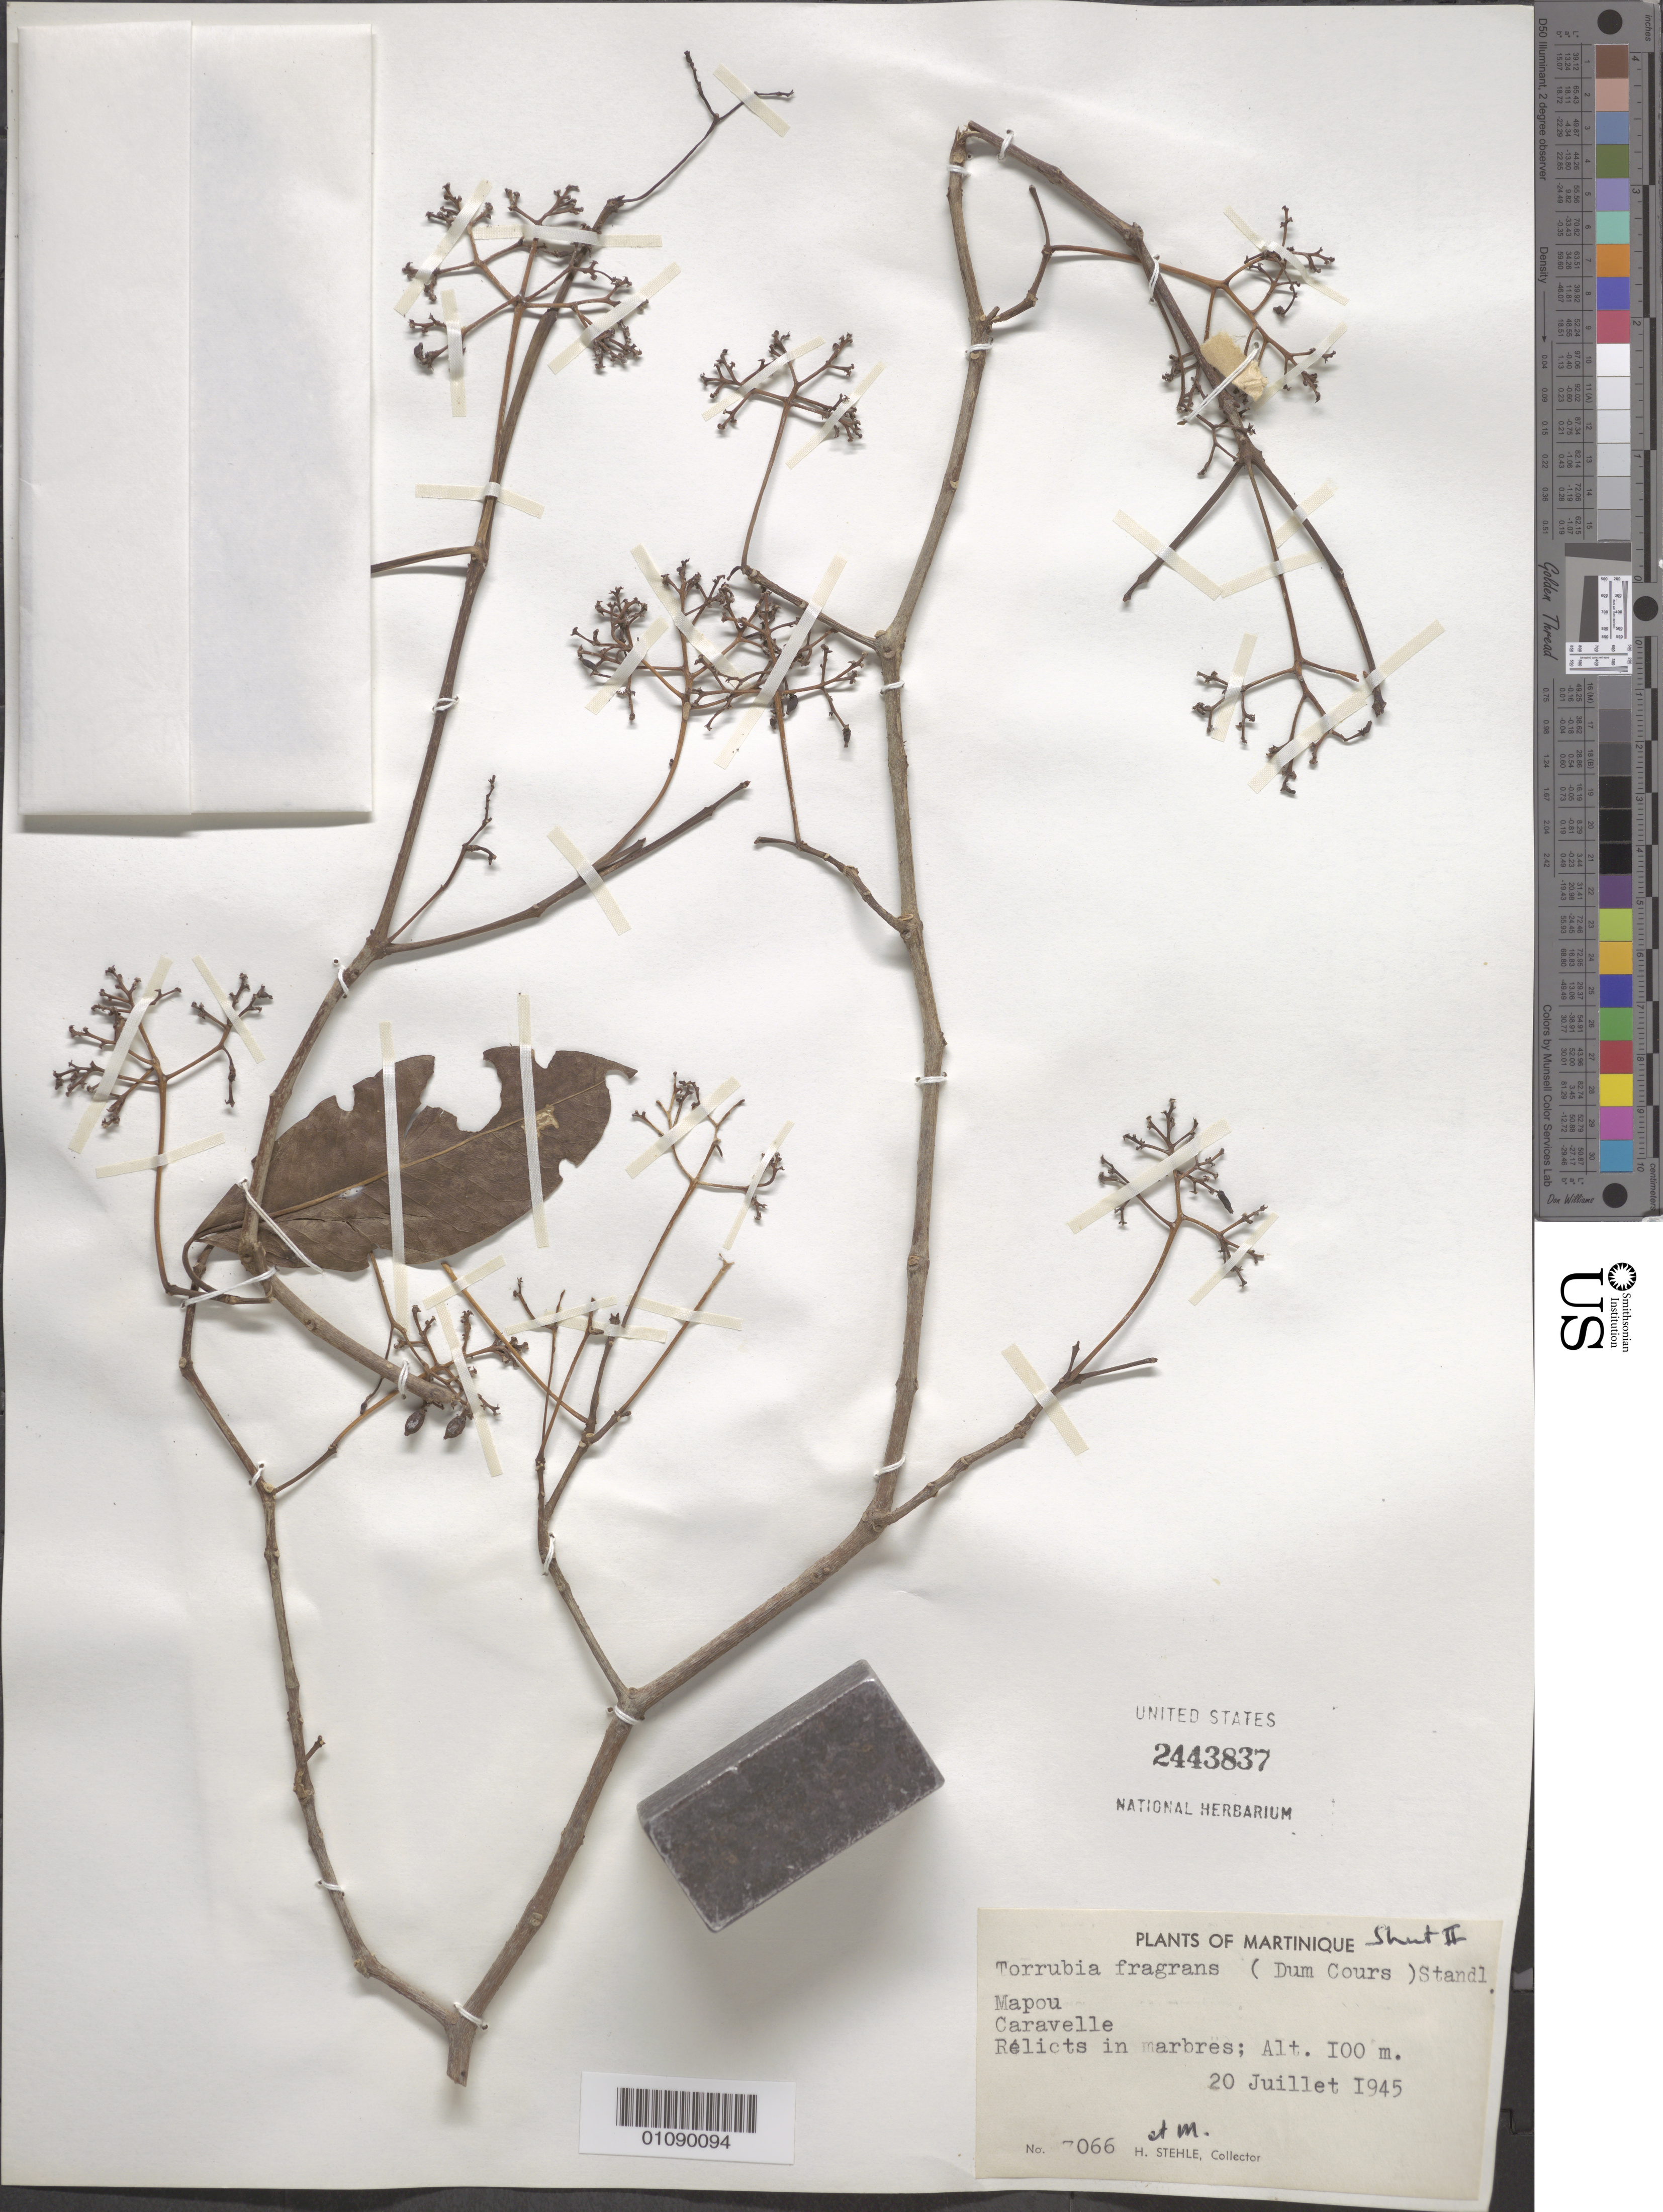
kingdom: Plantae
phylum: Tracheophyta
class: Magnoliopsida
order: Caryophyllales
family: Nyctaginaceae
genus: Guapira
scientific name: Guapira fragrans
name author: (Dum. Cours.) Little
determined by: Strong, Mark T., (BOT), Smithsonian Institution - National Museum of Natural History (UNITED STATES)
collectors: H. Stehlé & M. Stehlé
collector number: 7066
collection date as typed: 20 Jul 1945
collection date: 1945-07-20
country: Martinique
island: Martinique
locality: Caravelle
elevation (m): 100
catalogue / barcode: US 2443827